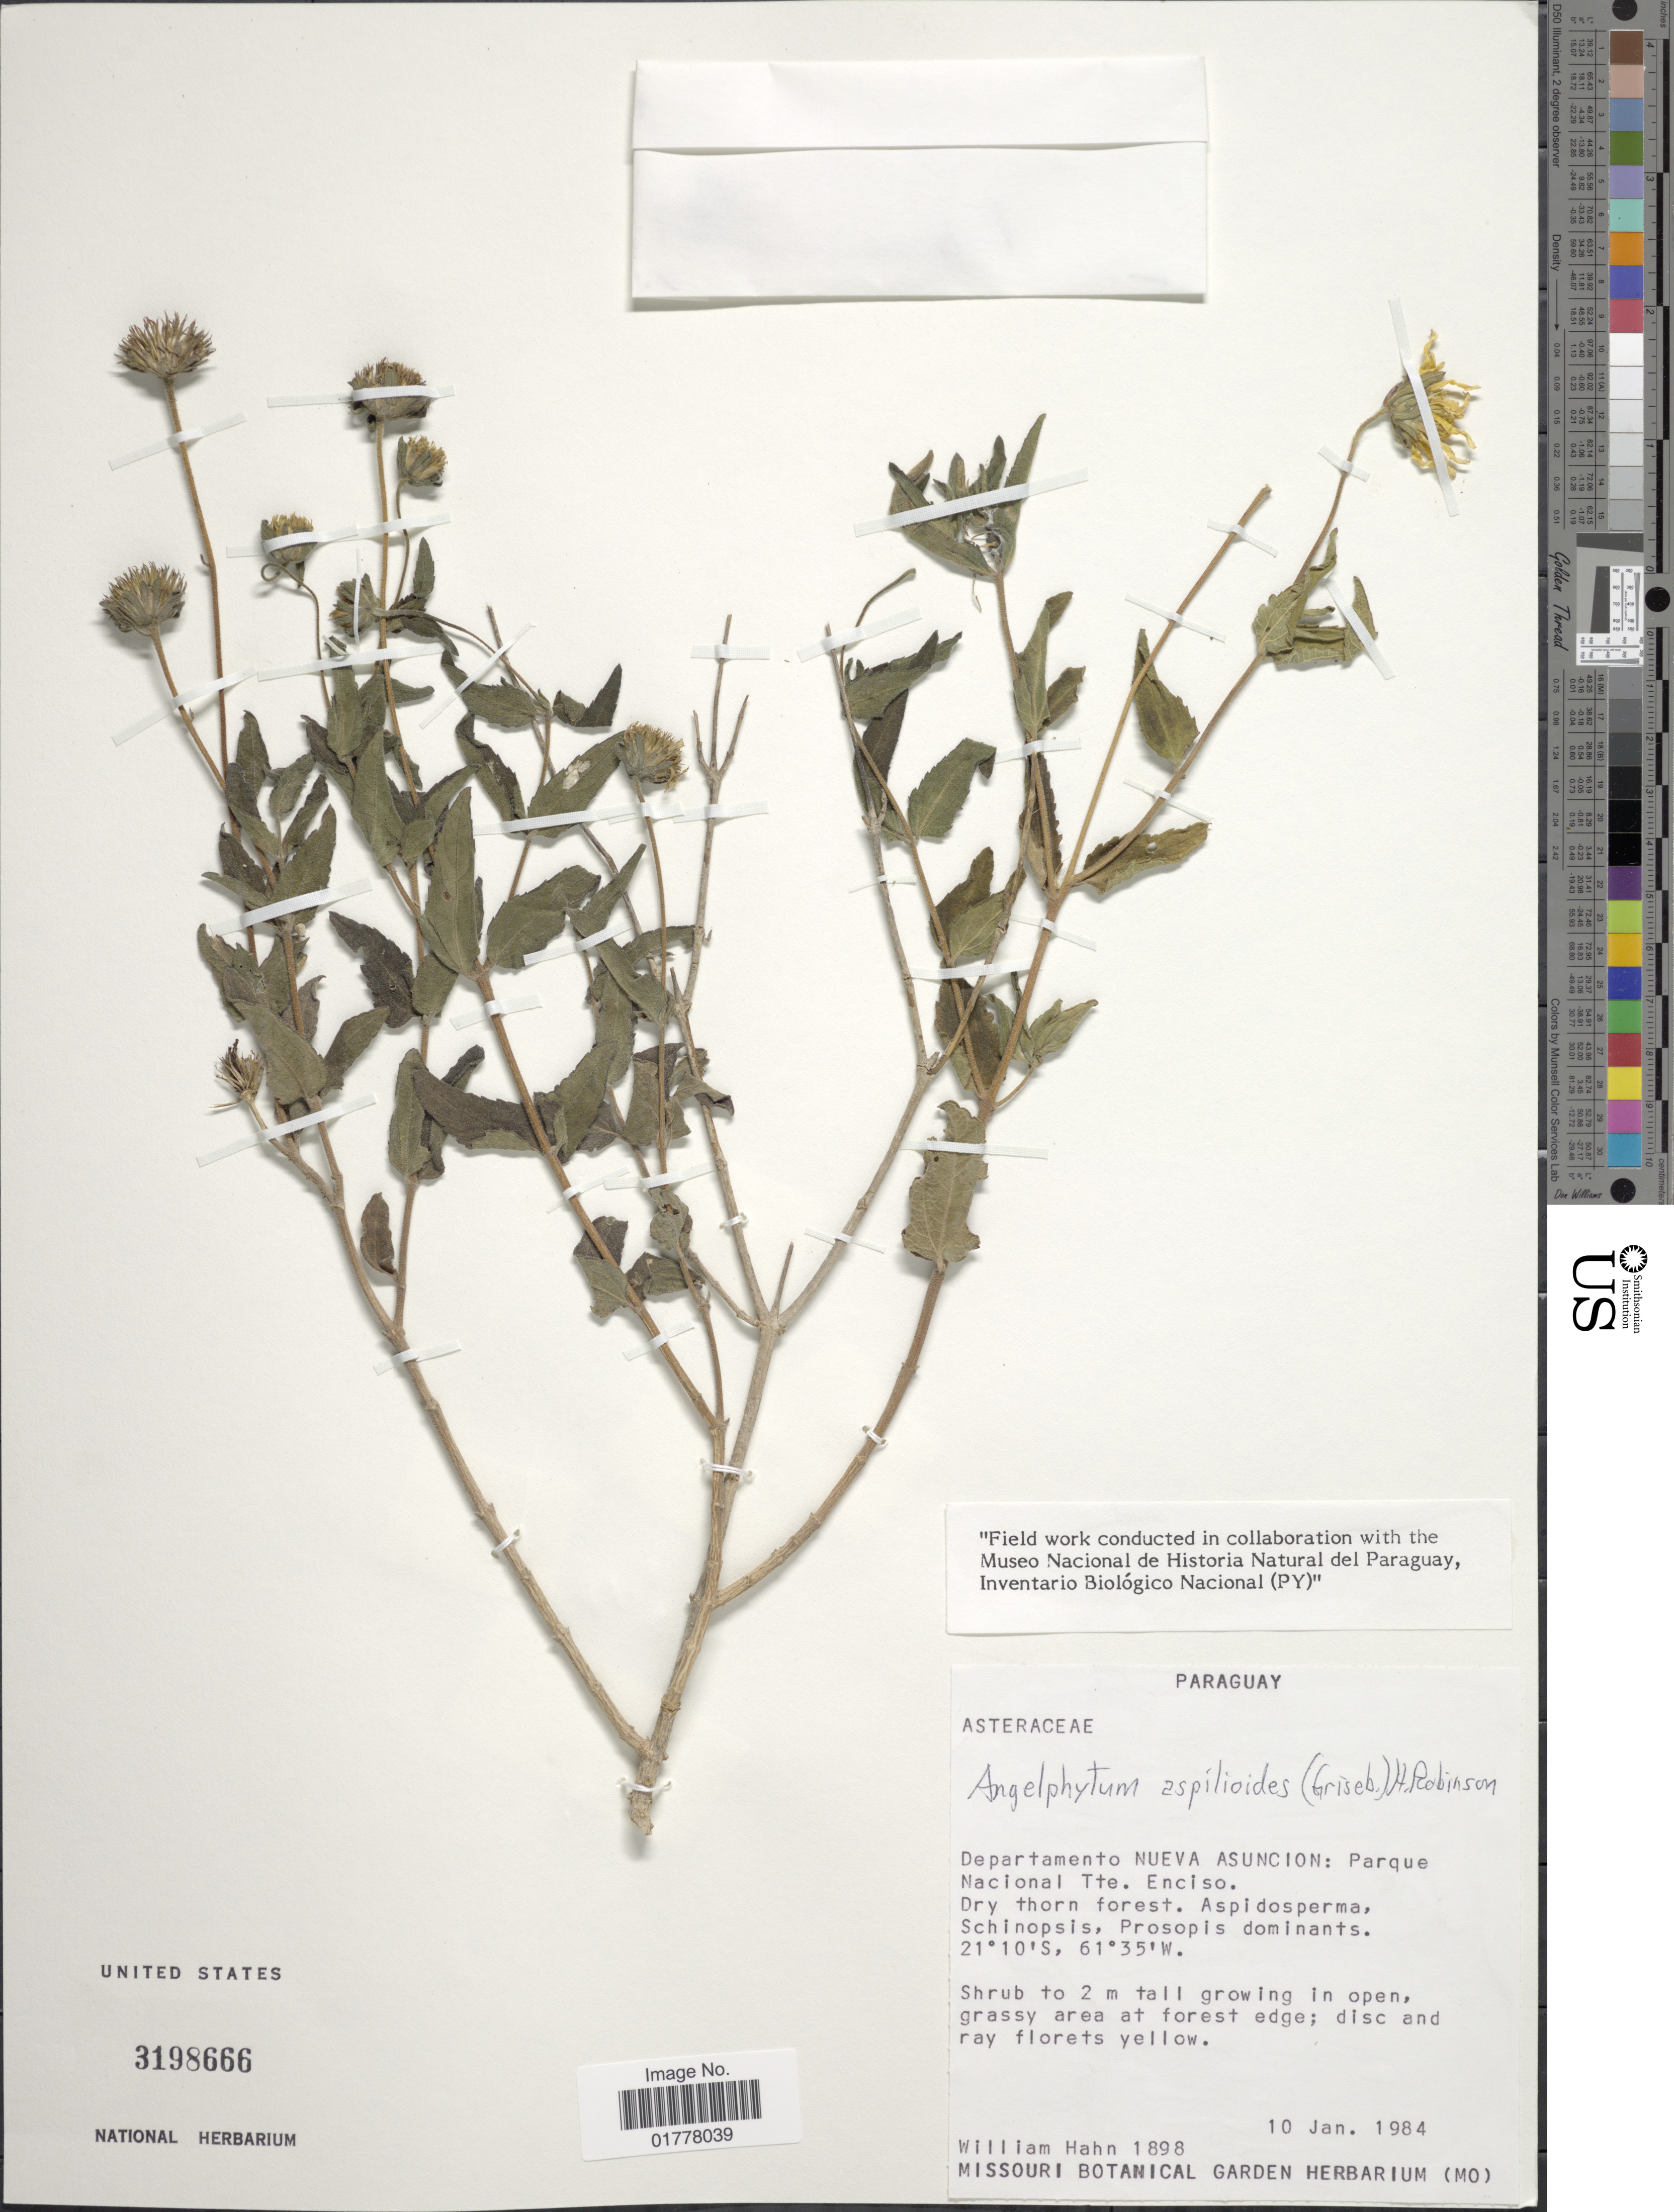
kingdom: Plantae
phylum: Tracheophyta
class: Magnoliopsida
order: Asterales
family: Asteraceae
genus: Angelphytum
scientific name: Angelphytum aspilioides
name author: (Griseb.) H. Rob.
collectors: W. Hahn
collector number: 1898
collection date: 1984-01-10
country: Paraguay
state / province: Asuncion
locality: Departamento Nueva Asuncion: Parque Nacional Tte. Enciso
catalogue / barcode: US 3198666